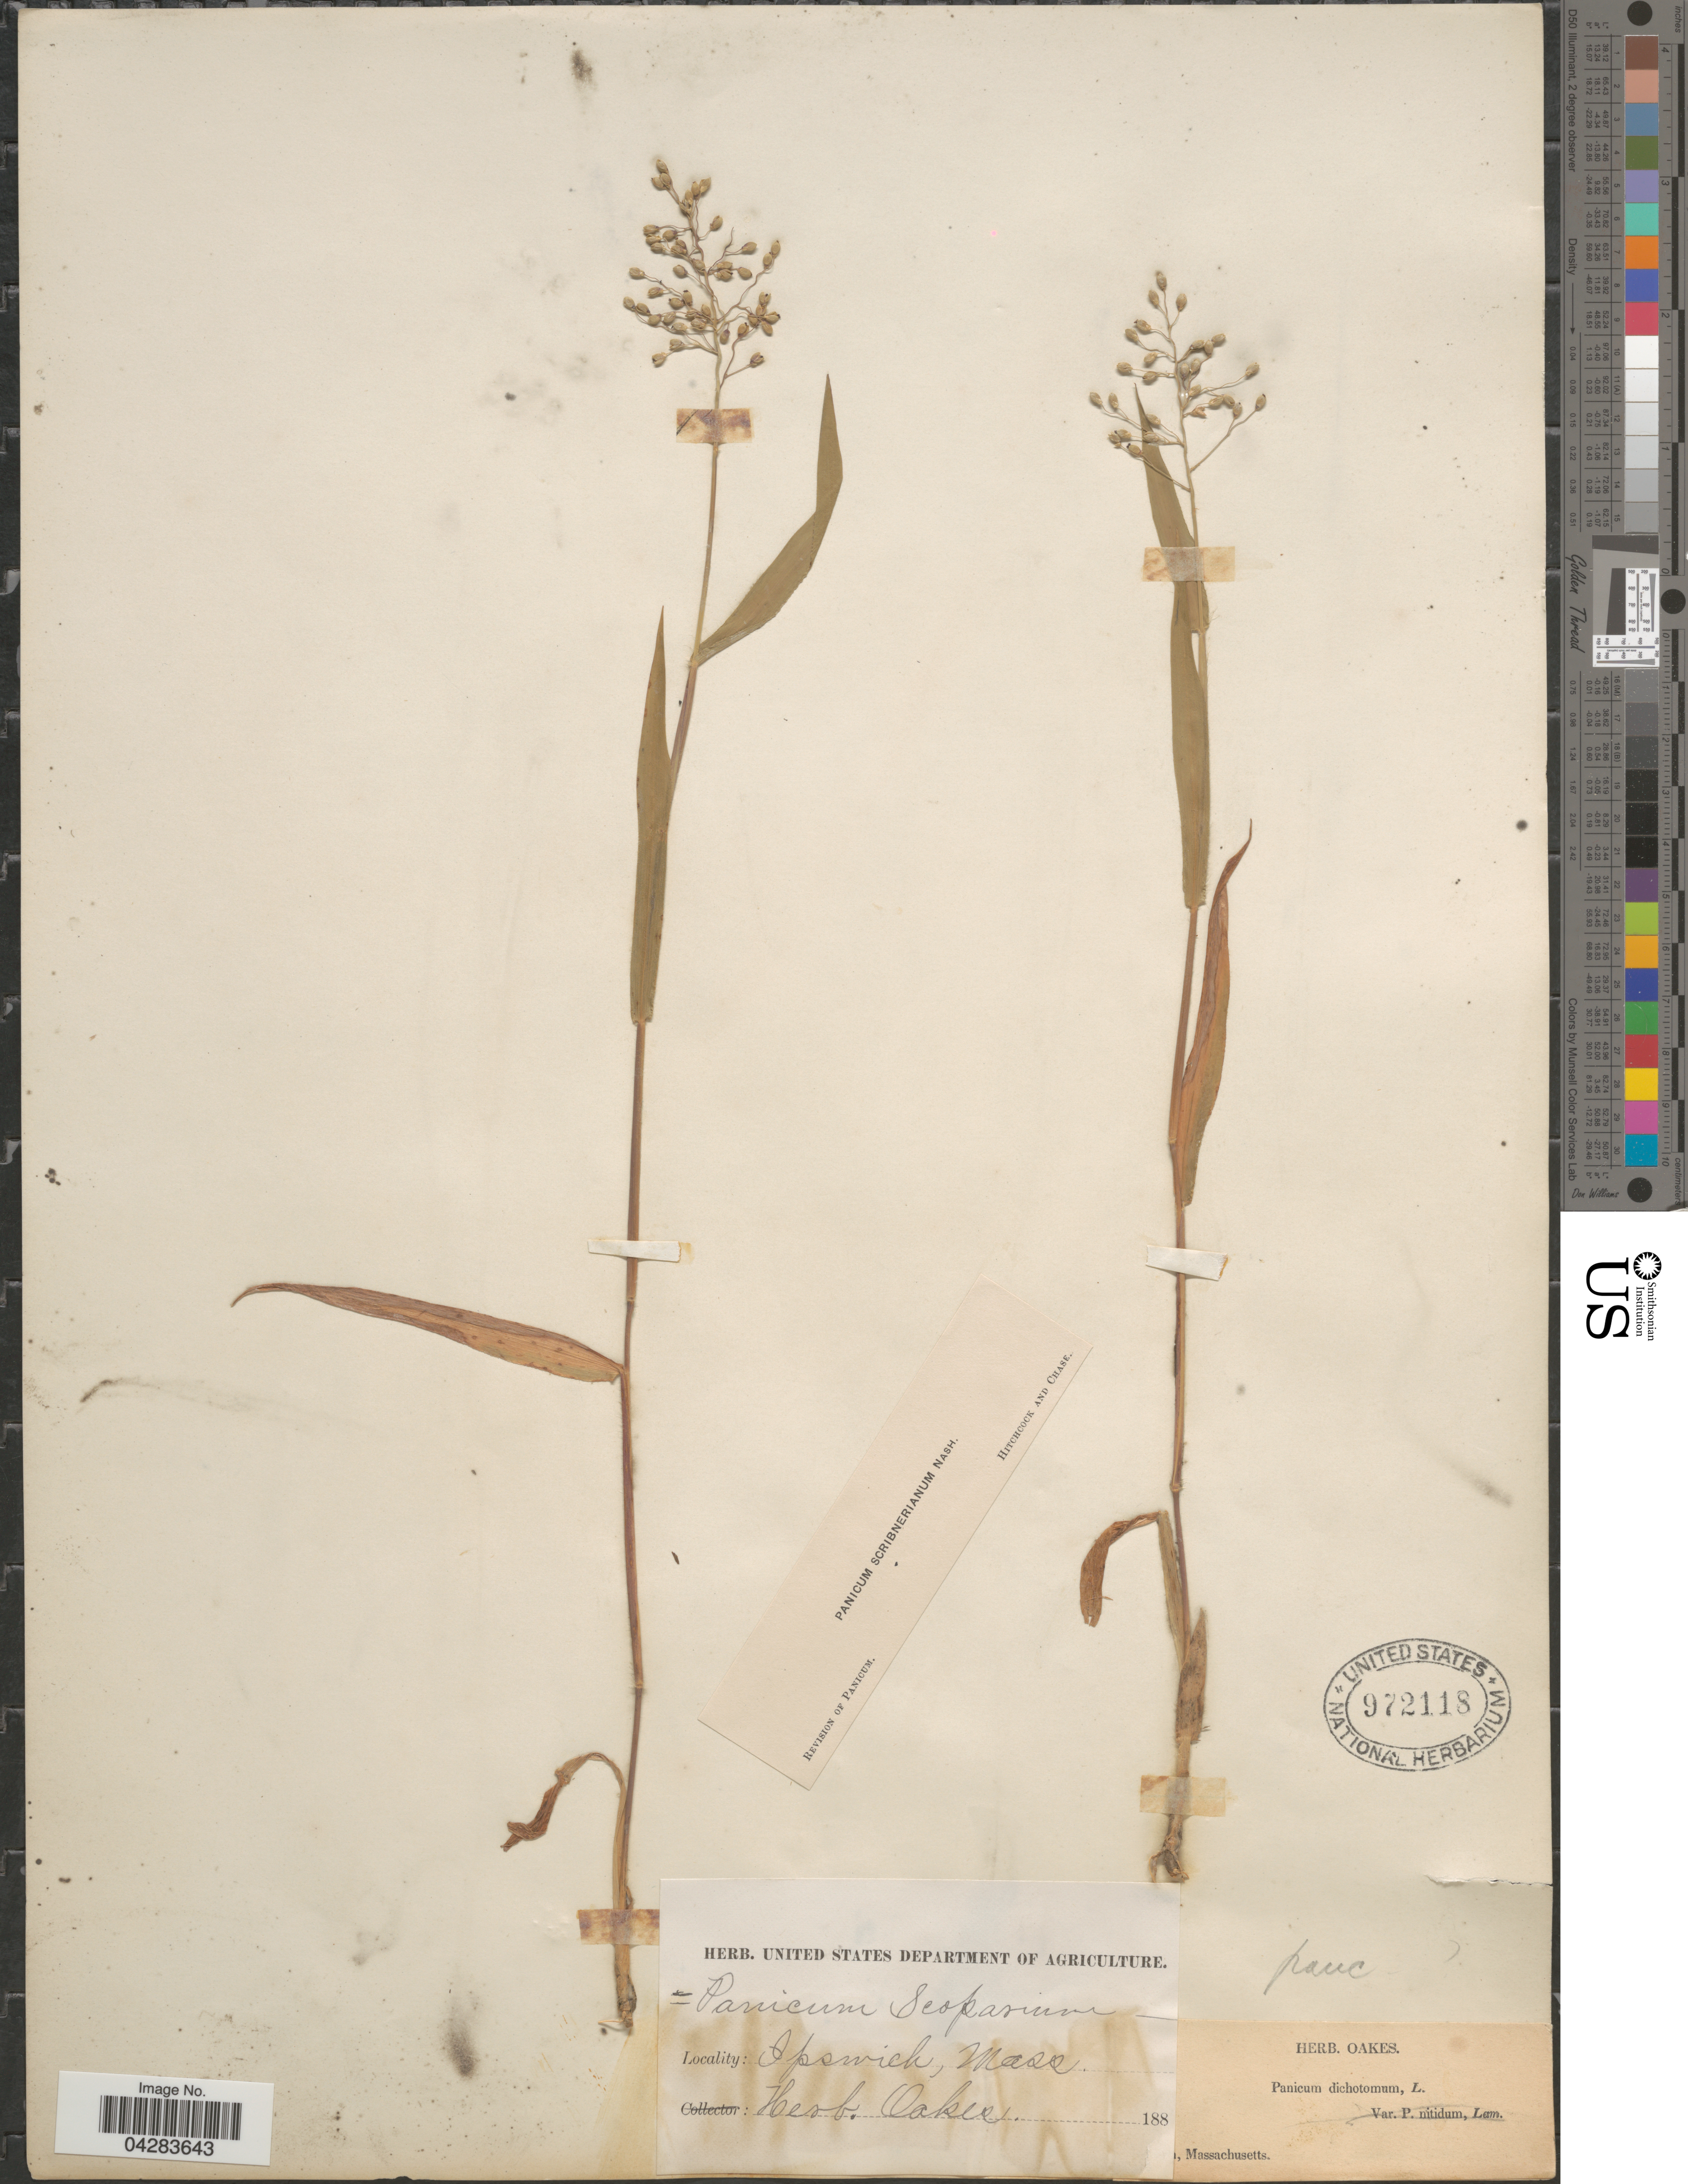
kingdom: Plantae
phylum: Tracheophyta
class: Liliopsida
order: Poales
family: Poaceae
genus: Dichanthelium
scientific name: Dichanthelium oligosanthes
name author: (Schult.) Gould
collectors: ex herb. Oakes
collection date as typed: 188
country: United States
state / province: Massachusetts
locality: Ipswich.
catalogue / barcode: US 972118